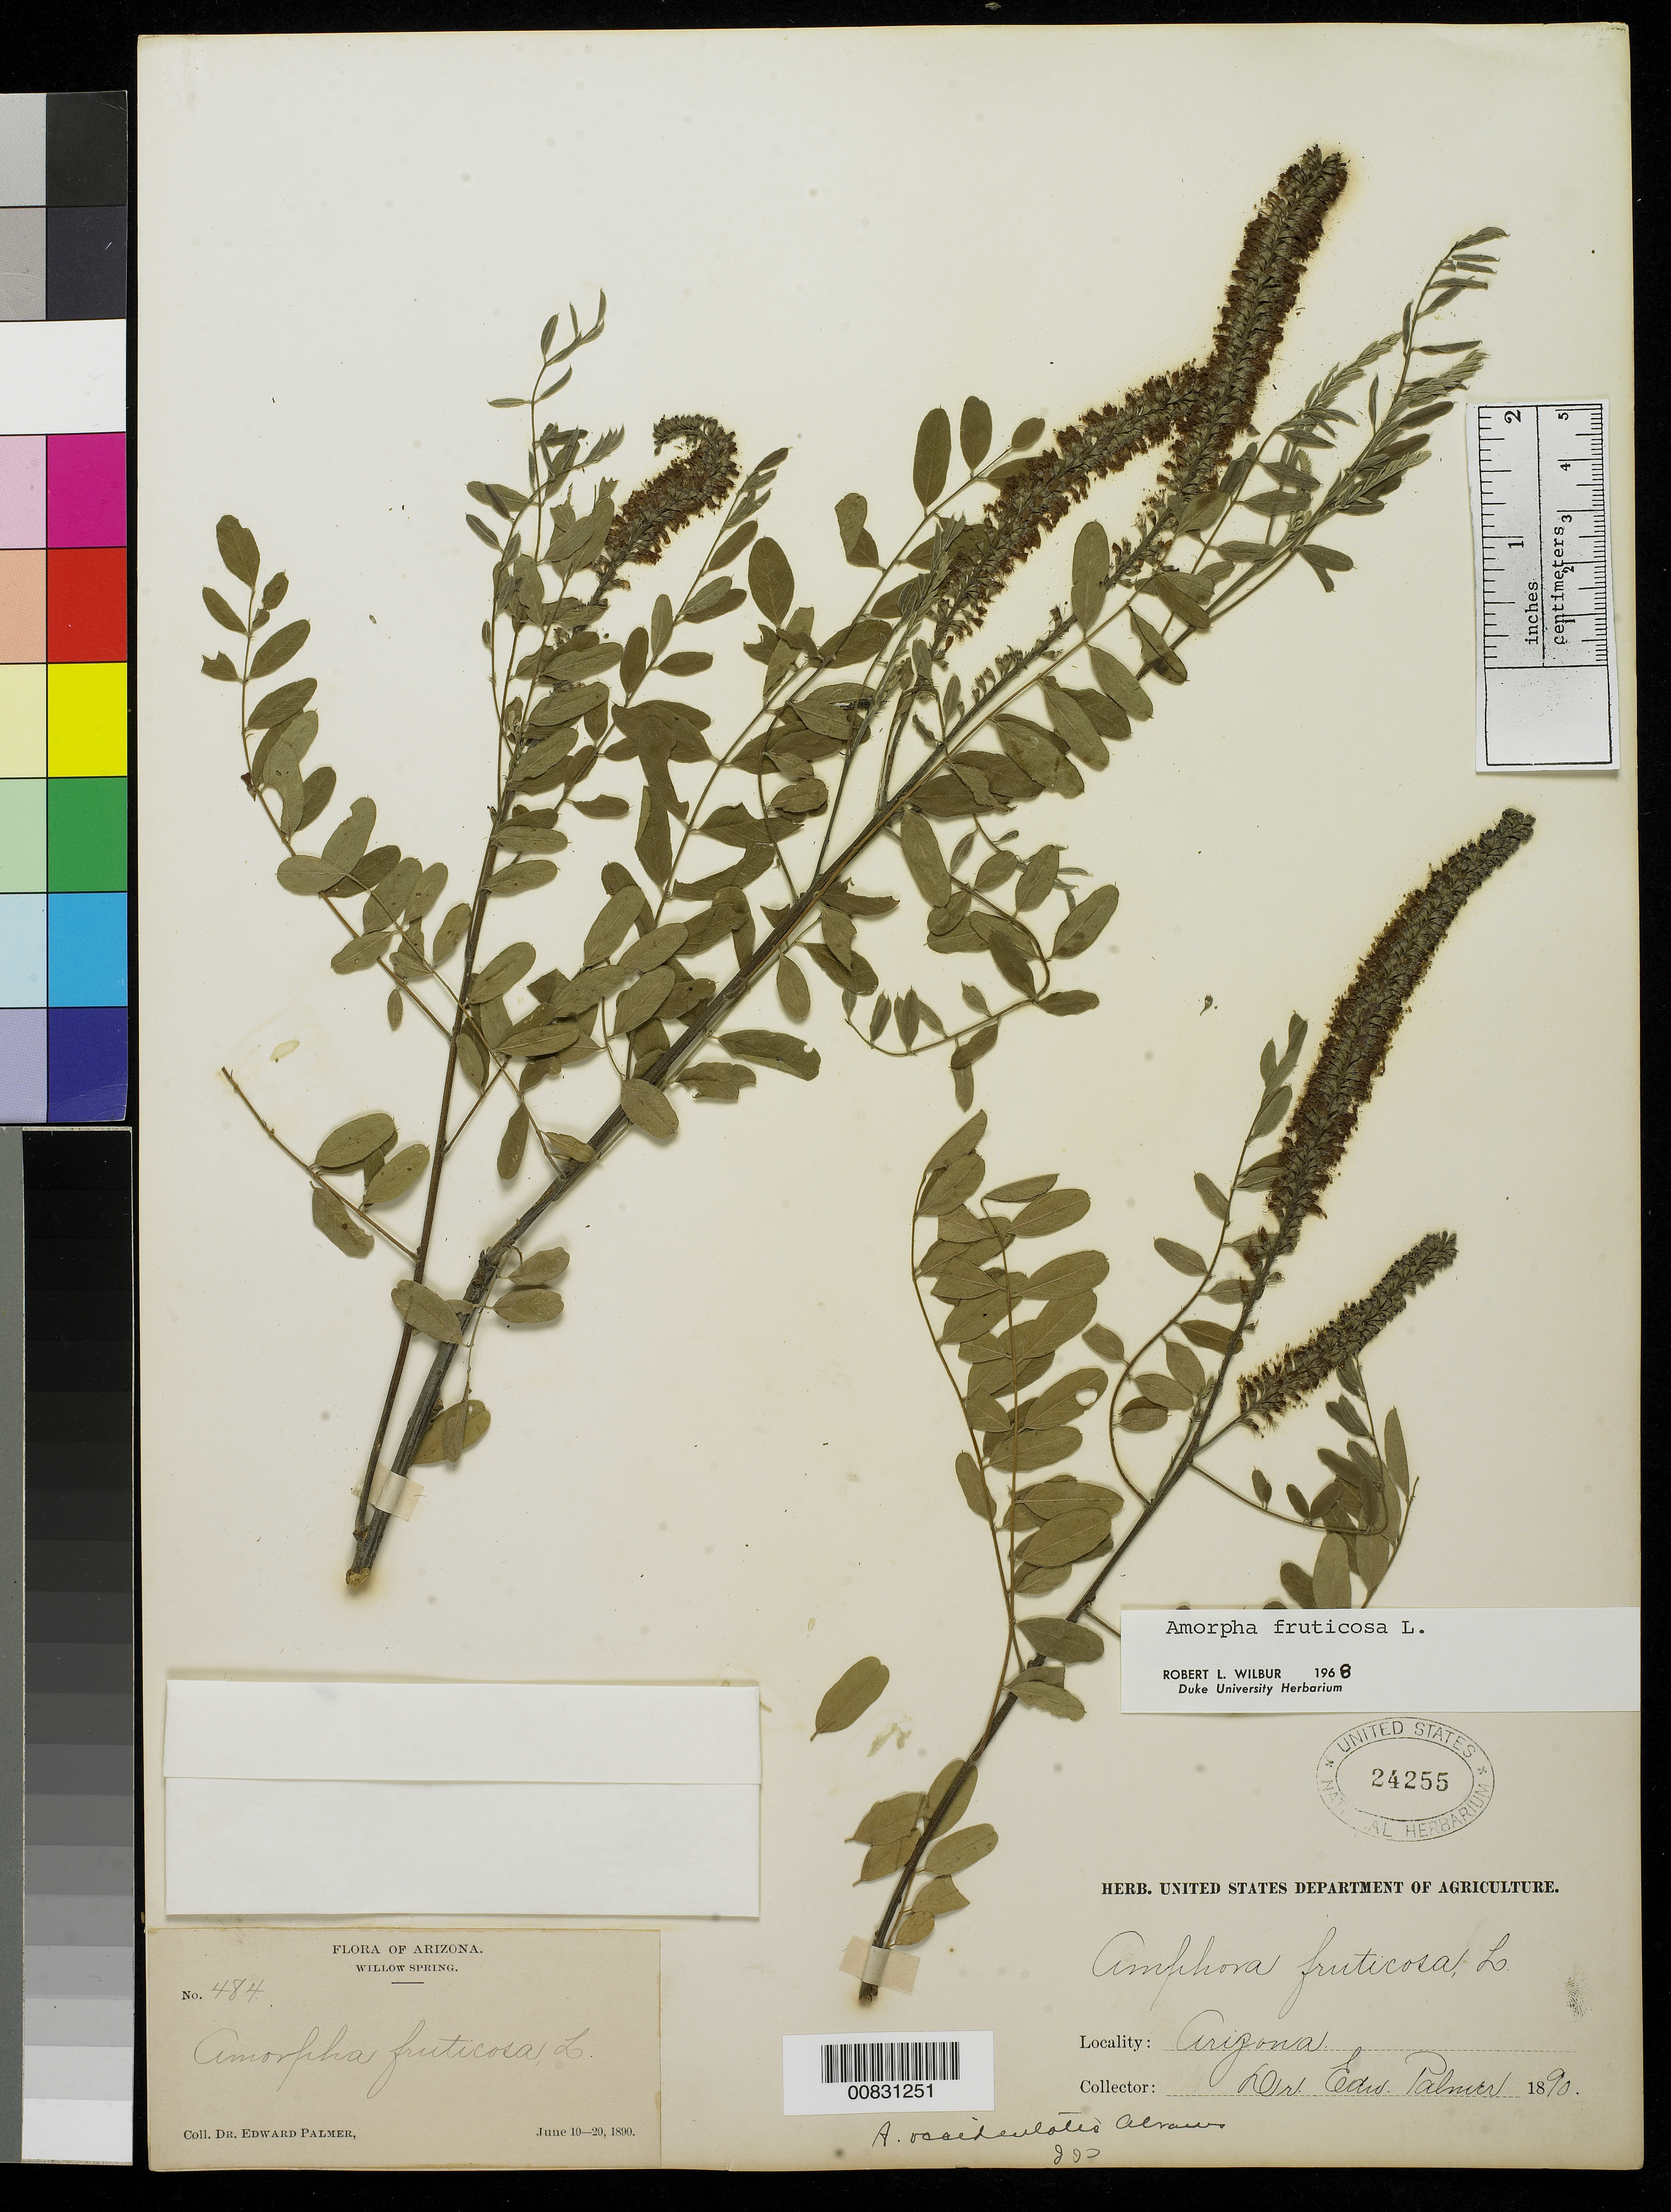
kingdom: Plantae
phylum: Tracheophyta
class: Magnoliopsida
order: Fabales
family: Fabaceae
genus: Amorpha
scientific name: Amorpha fruticosa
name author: L.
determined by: Wilbur, R. L.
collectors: E. Palmer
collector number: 484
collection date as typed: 10 Jun 1890 to 20 Jun 1890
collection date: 1890-06-10/1890-06-20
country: United States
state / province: Arizona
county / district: Coconino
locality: Willow Spring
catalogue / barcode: US 24255